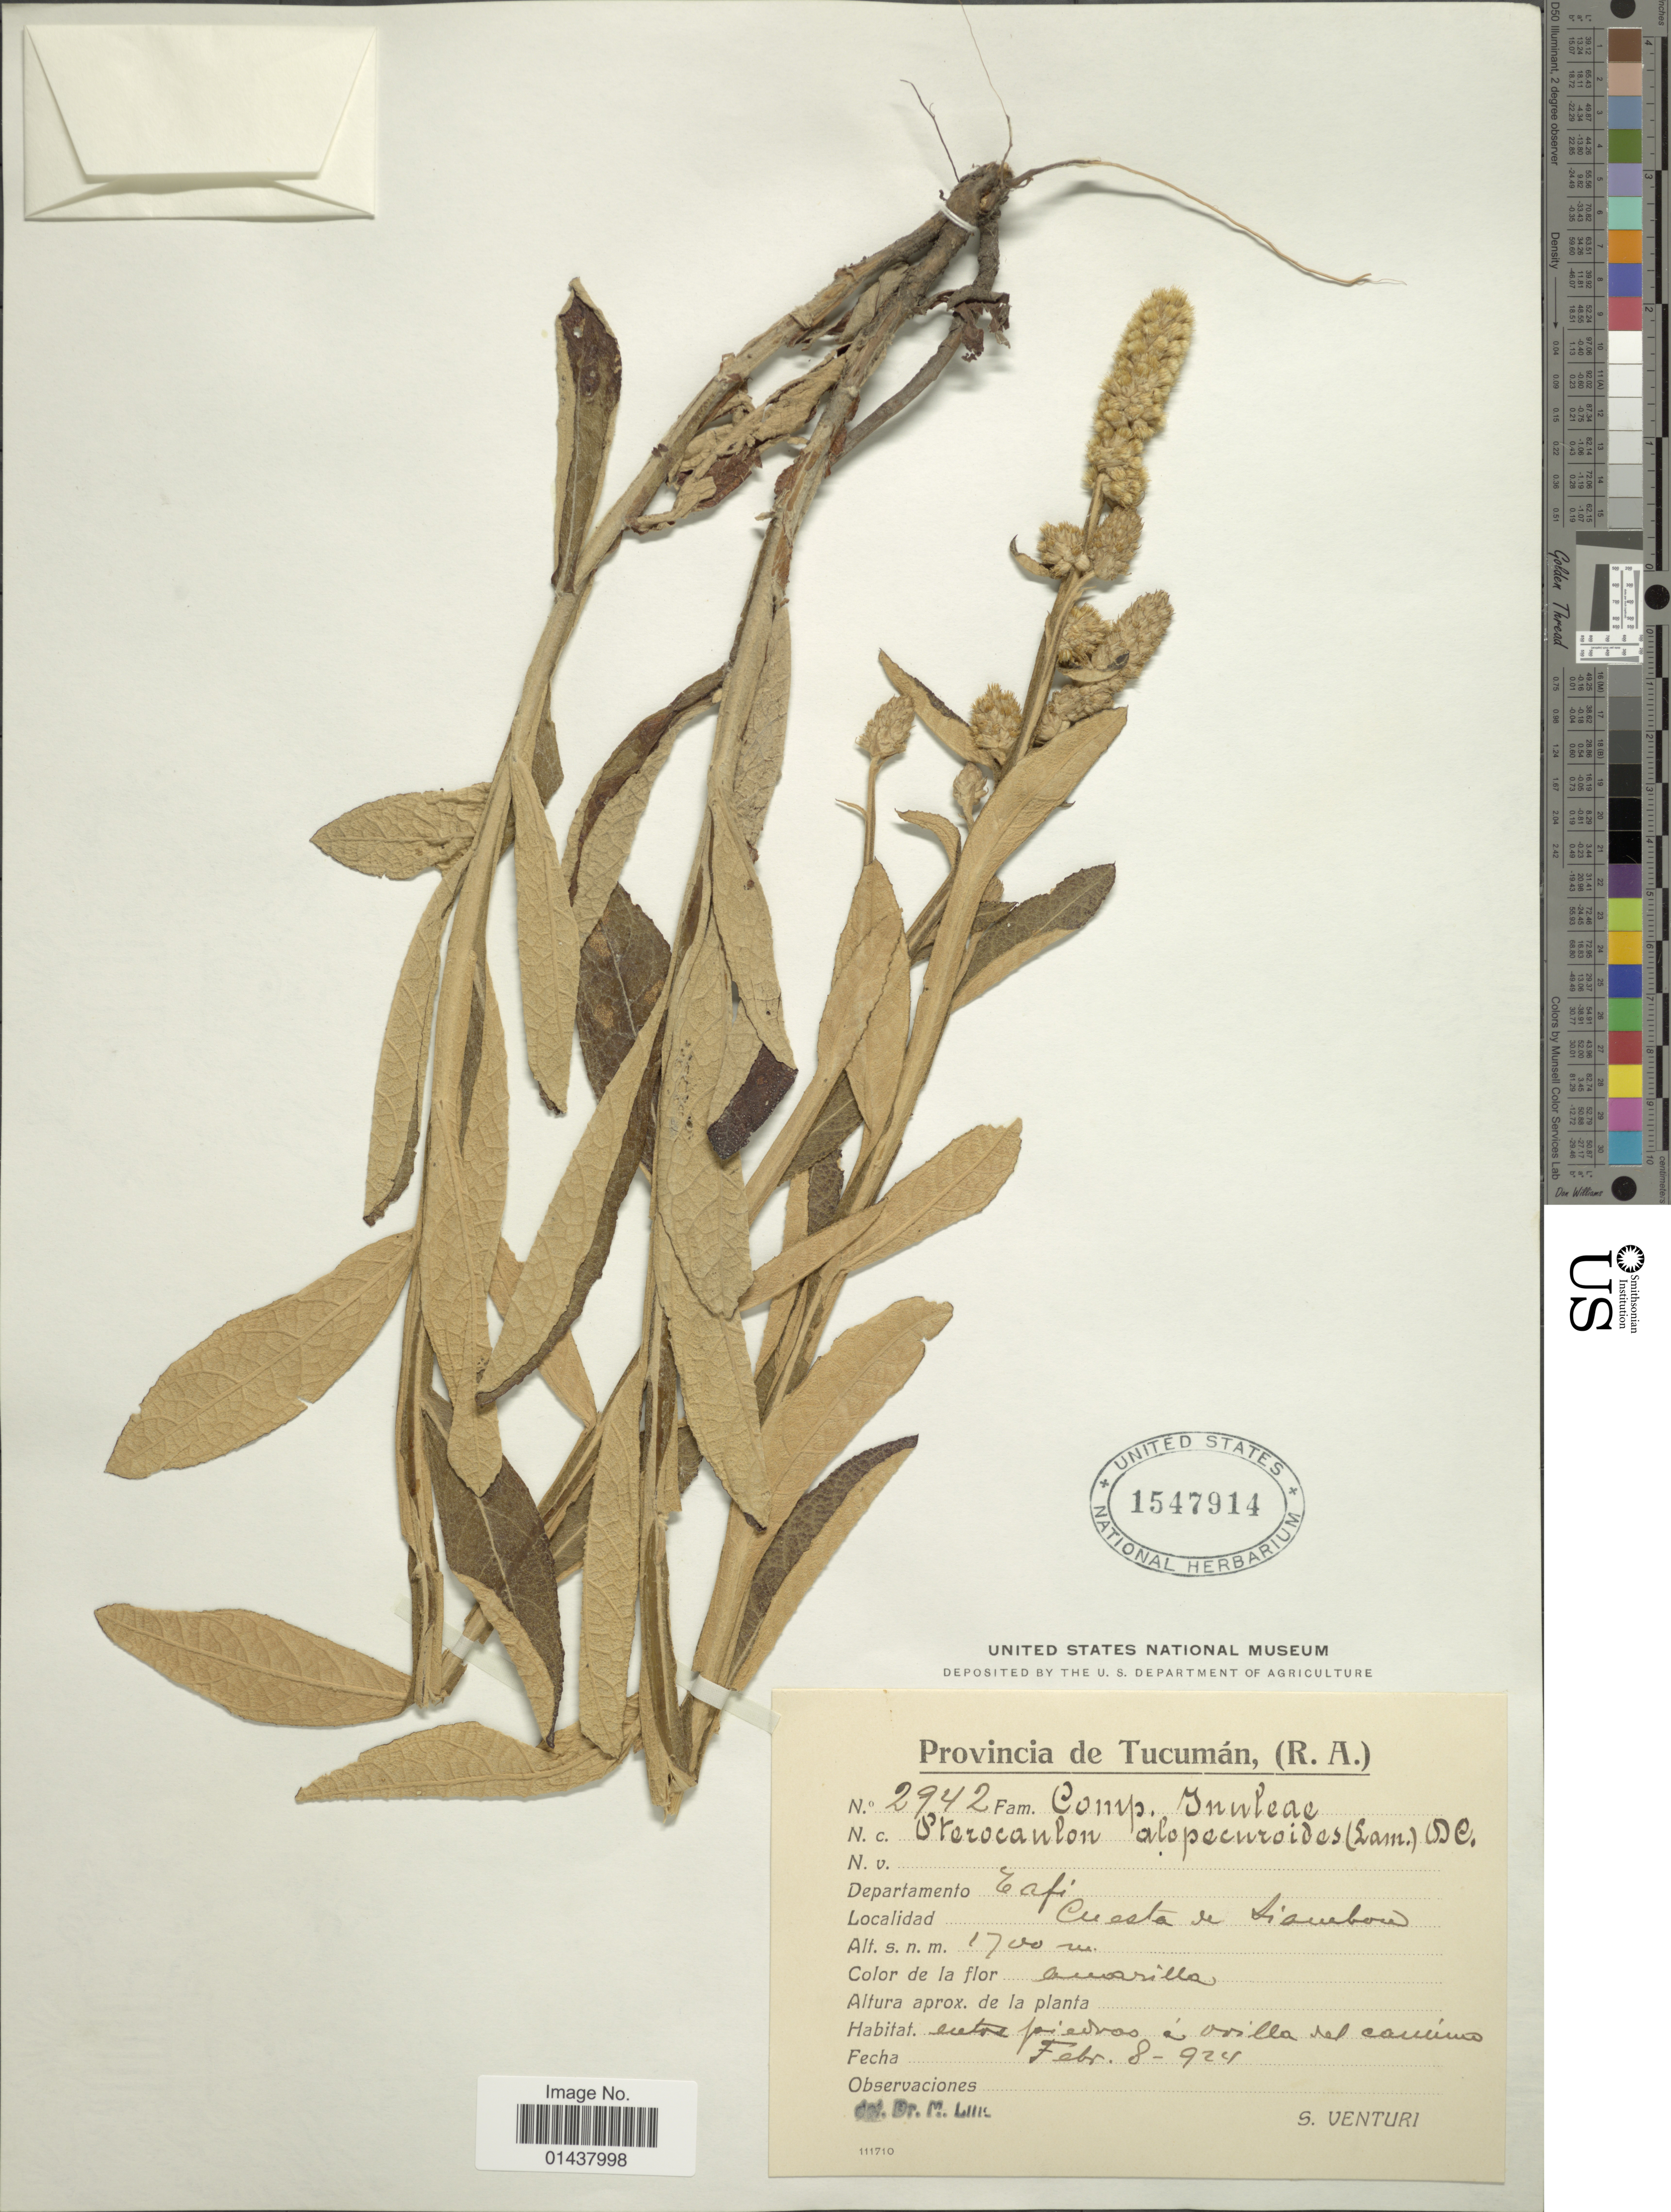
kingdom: Plantae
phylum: Tracheophyta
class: Magnoliopsida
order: Asterales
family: Asteraceae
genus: Pterocaulon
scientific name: Pterocaulon alopecuroides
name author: (Lam.) DC.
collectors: S. Venturi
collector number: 2942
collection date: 1924-02-08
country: Argentina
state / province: Tucuman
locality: Departamento Tafi, Cuesta de Siaubon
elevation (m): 1700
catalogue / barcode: US 1547914